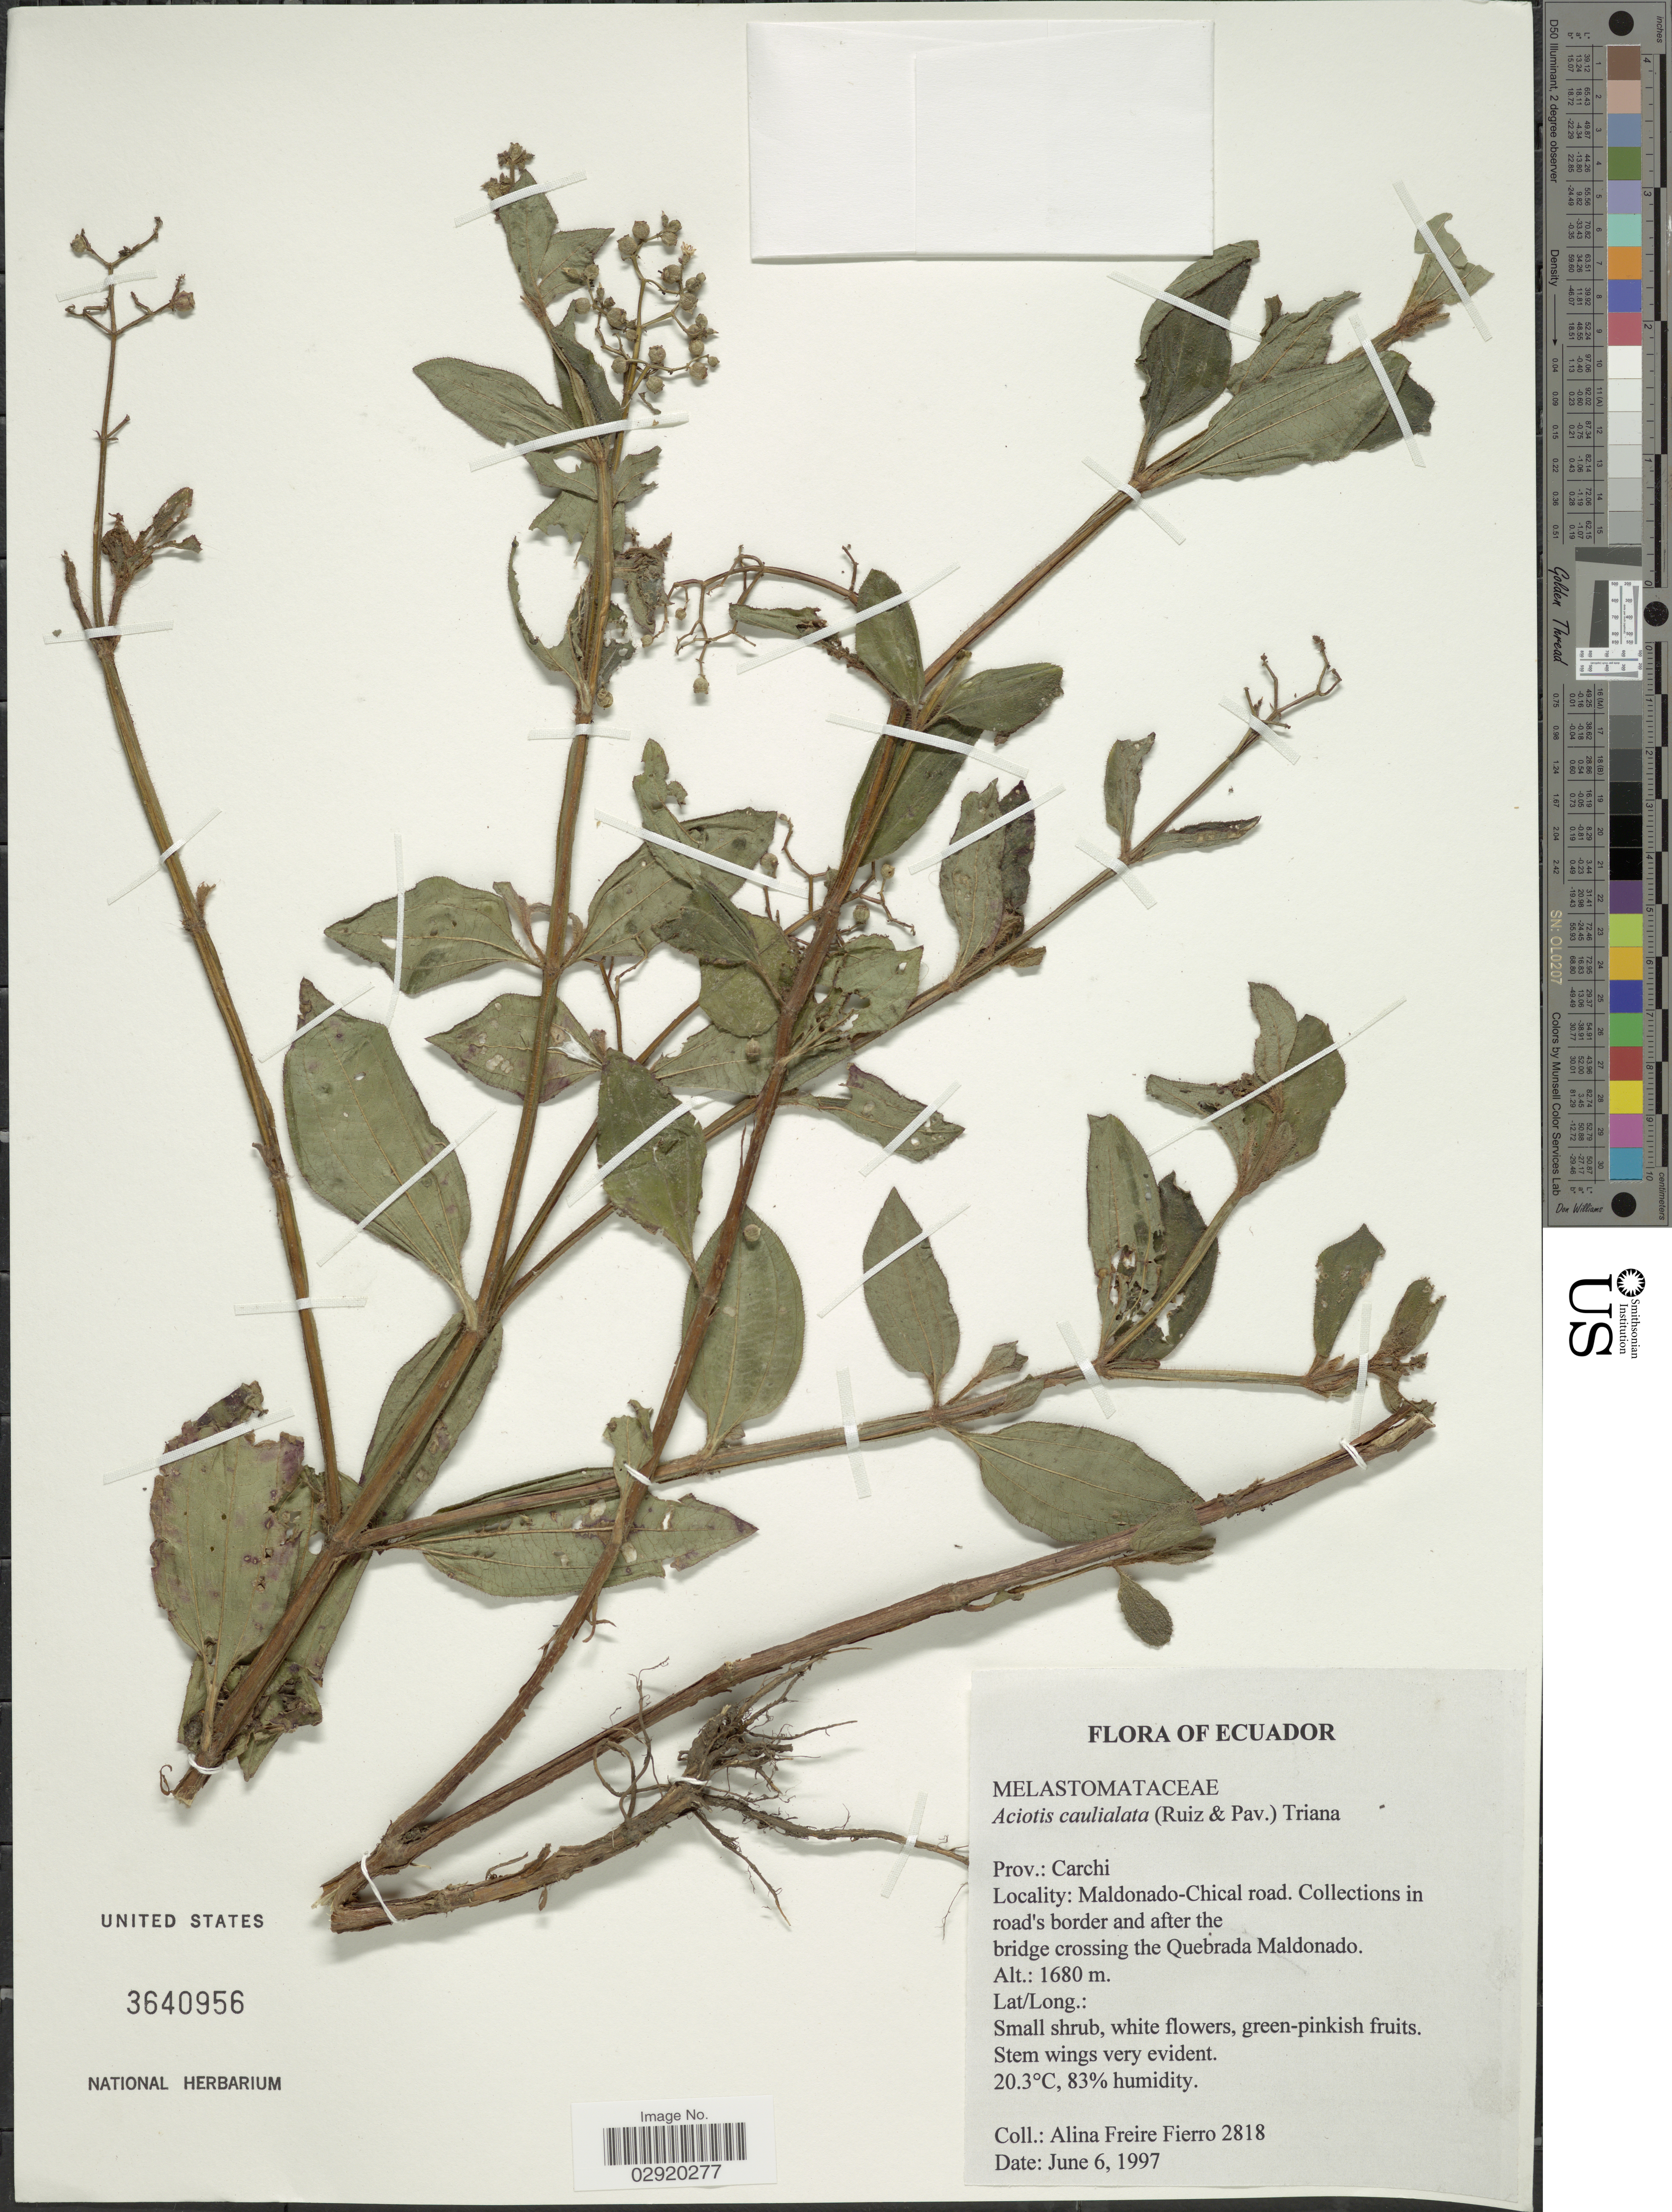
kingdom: Plantae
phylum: Tracheophyta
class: Magnoliopsida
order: Myrtales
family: Melastomataceae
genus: Aciotis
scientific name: Aciotis rubricaulis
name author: (Mart. ex DC.) Triana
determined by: Nunes da Silva, Diego, (RB), Jardim Botanico do Rio de Janeiro - Herbario (BRAZIL)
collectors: A. Freire-Fierro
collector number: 2818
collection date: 1997-06-06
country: Ecuador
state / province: Carchi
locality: Maldonado-Chical road. Collections in road's border and after de bridge crossing the Quebrada Maldonado.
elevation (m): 1680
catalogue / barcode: US 3640956